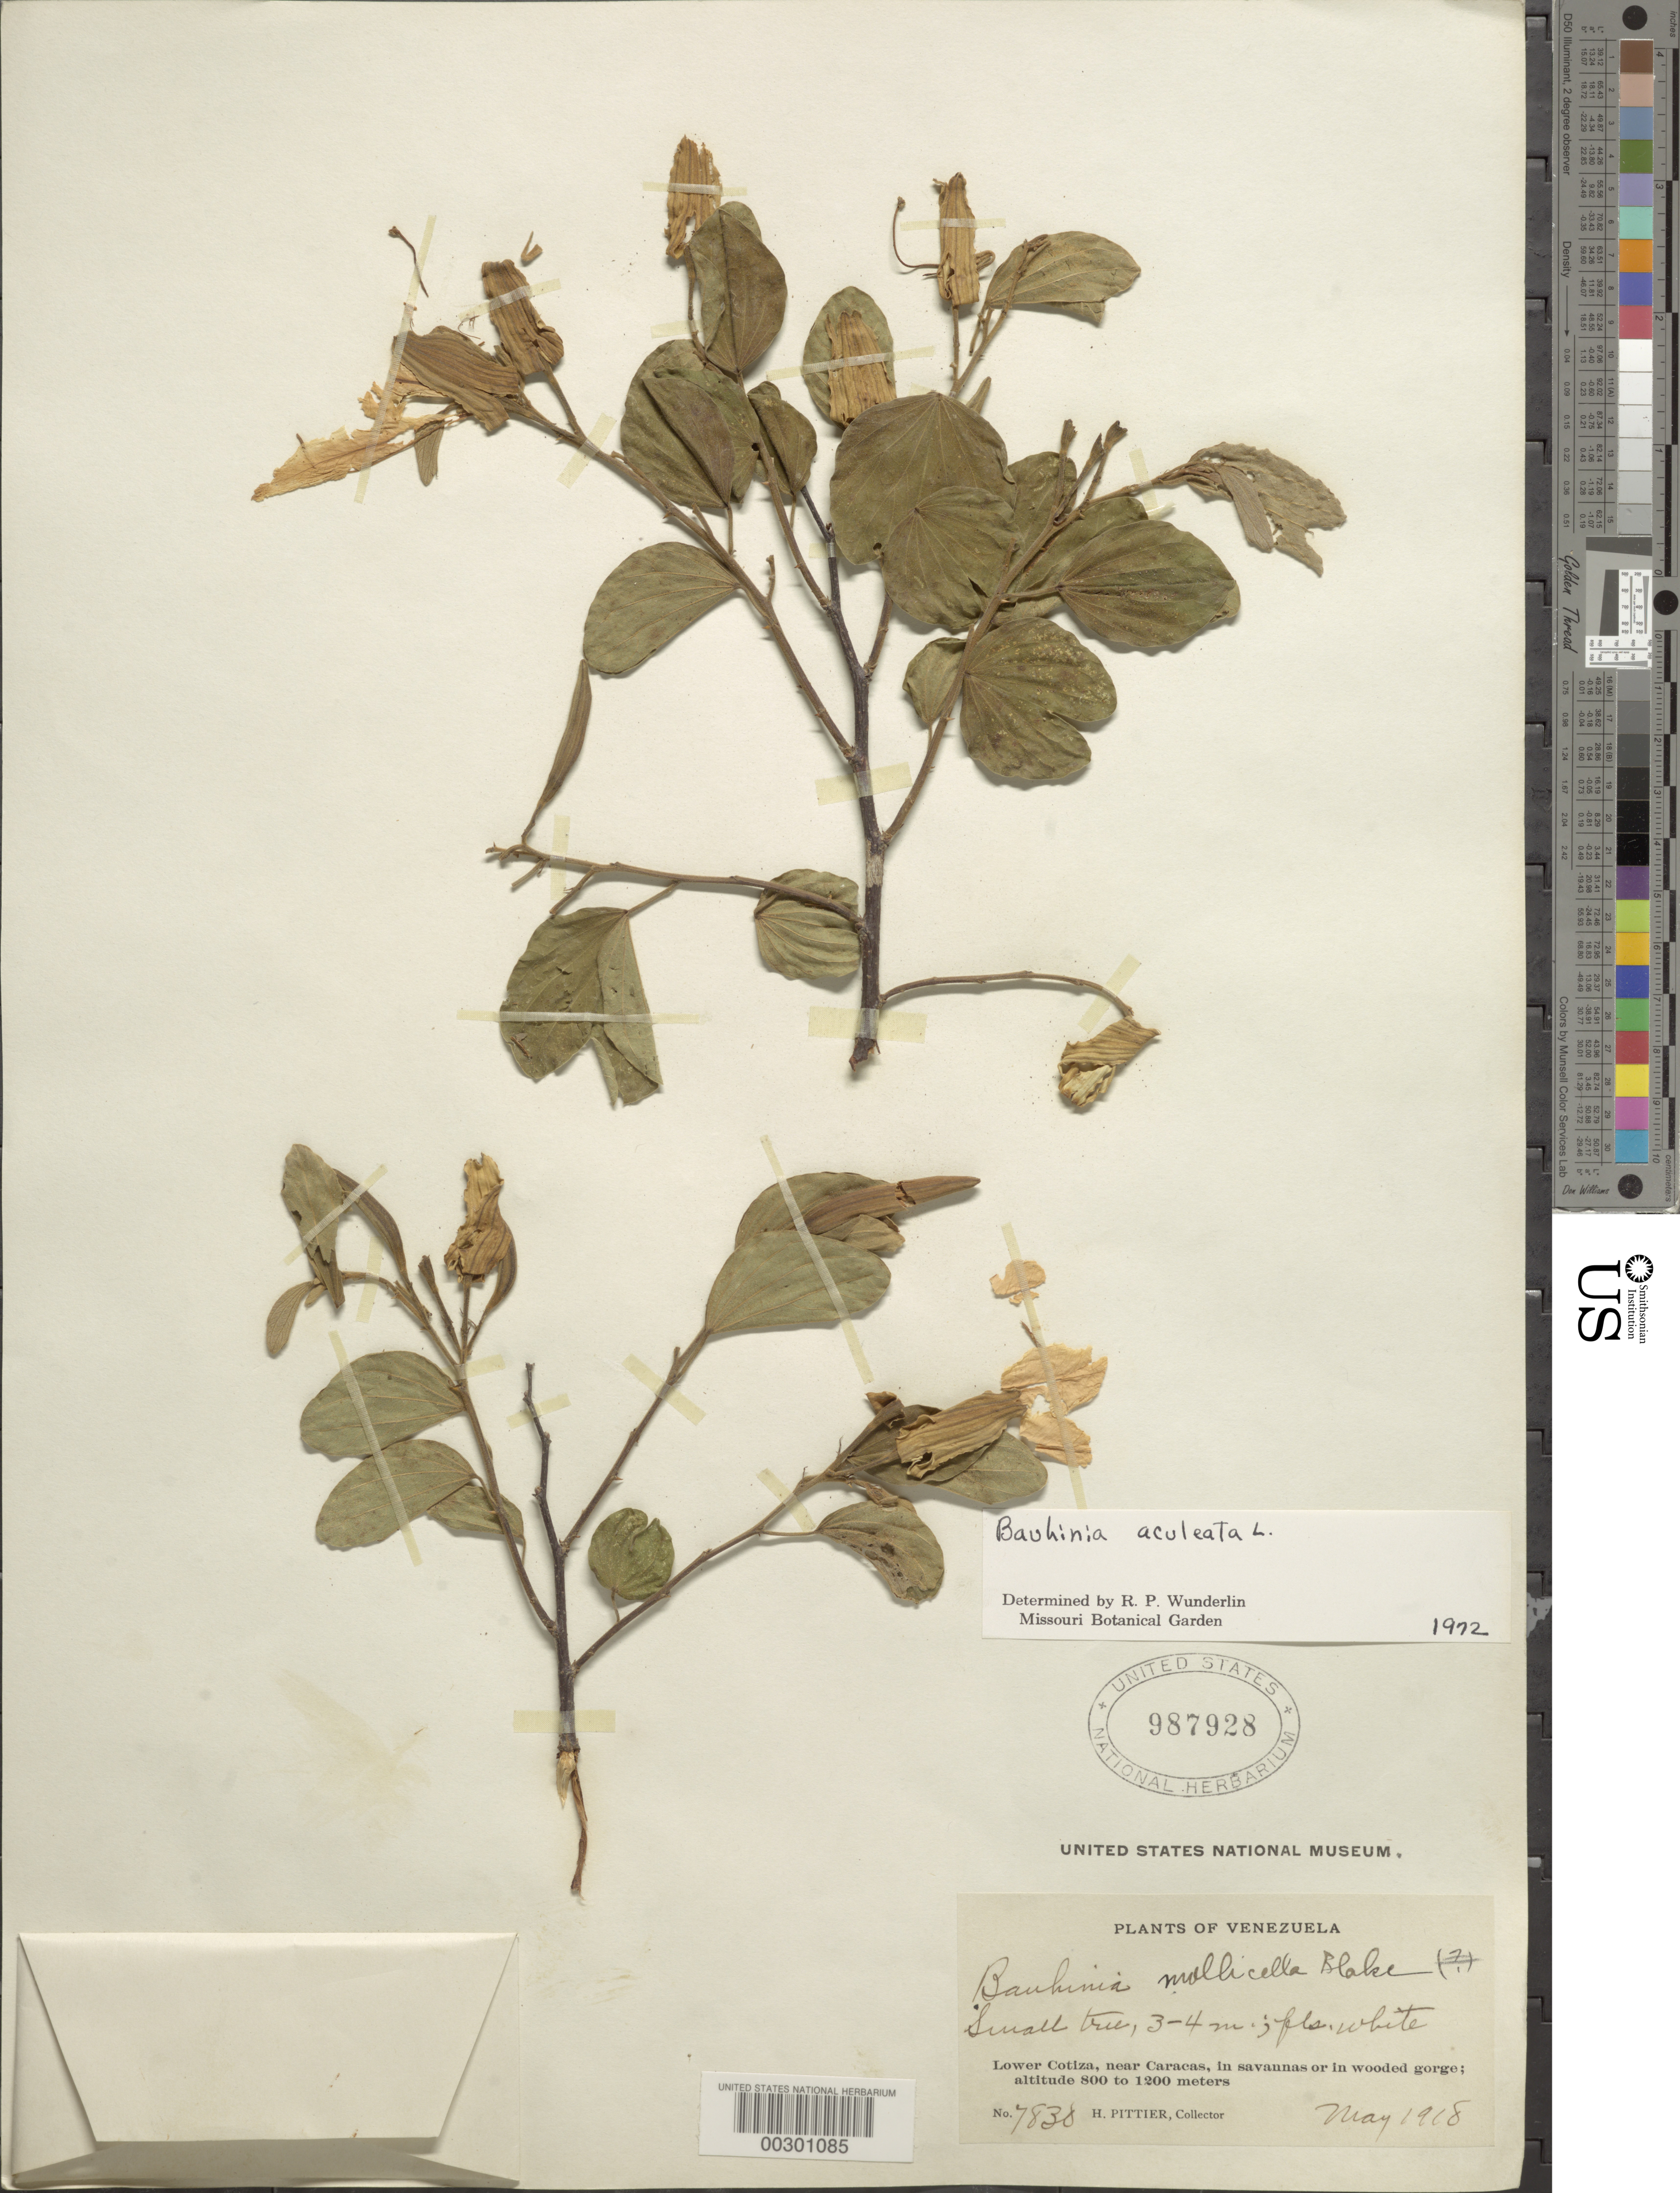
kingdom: Plantae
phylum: Tracheophyta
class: Magnoliopsida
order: Fabales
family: Fabaceae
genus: Bauhinia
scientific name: Bauhinia aculeata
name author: L.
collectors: H. F. Pittier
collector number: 7838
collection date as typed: May 1918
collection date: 1918-05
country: Venezuela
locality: Lower cotiza near caracas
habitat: In savannas or in wooded gorge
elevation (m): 800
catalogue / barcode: US 987928